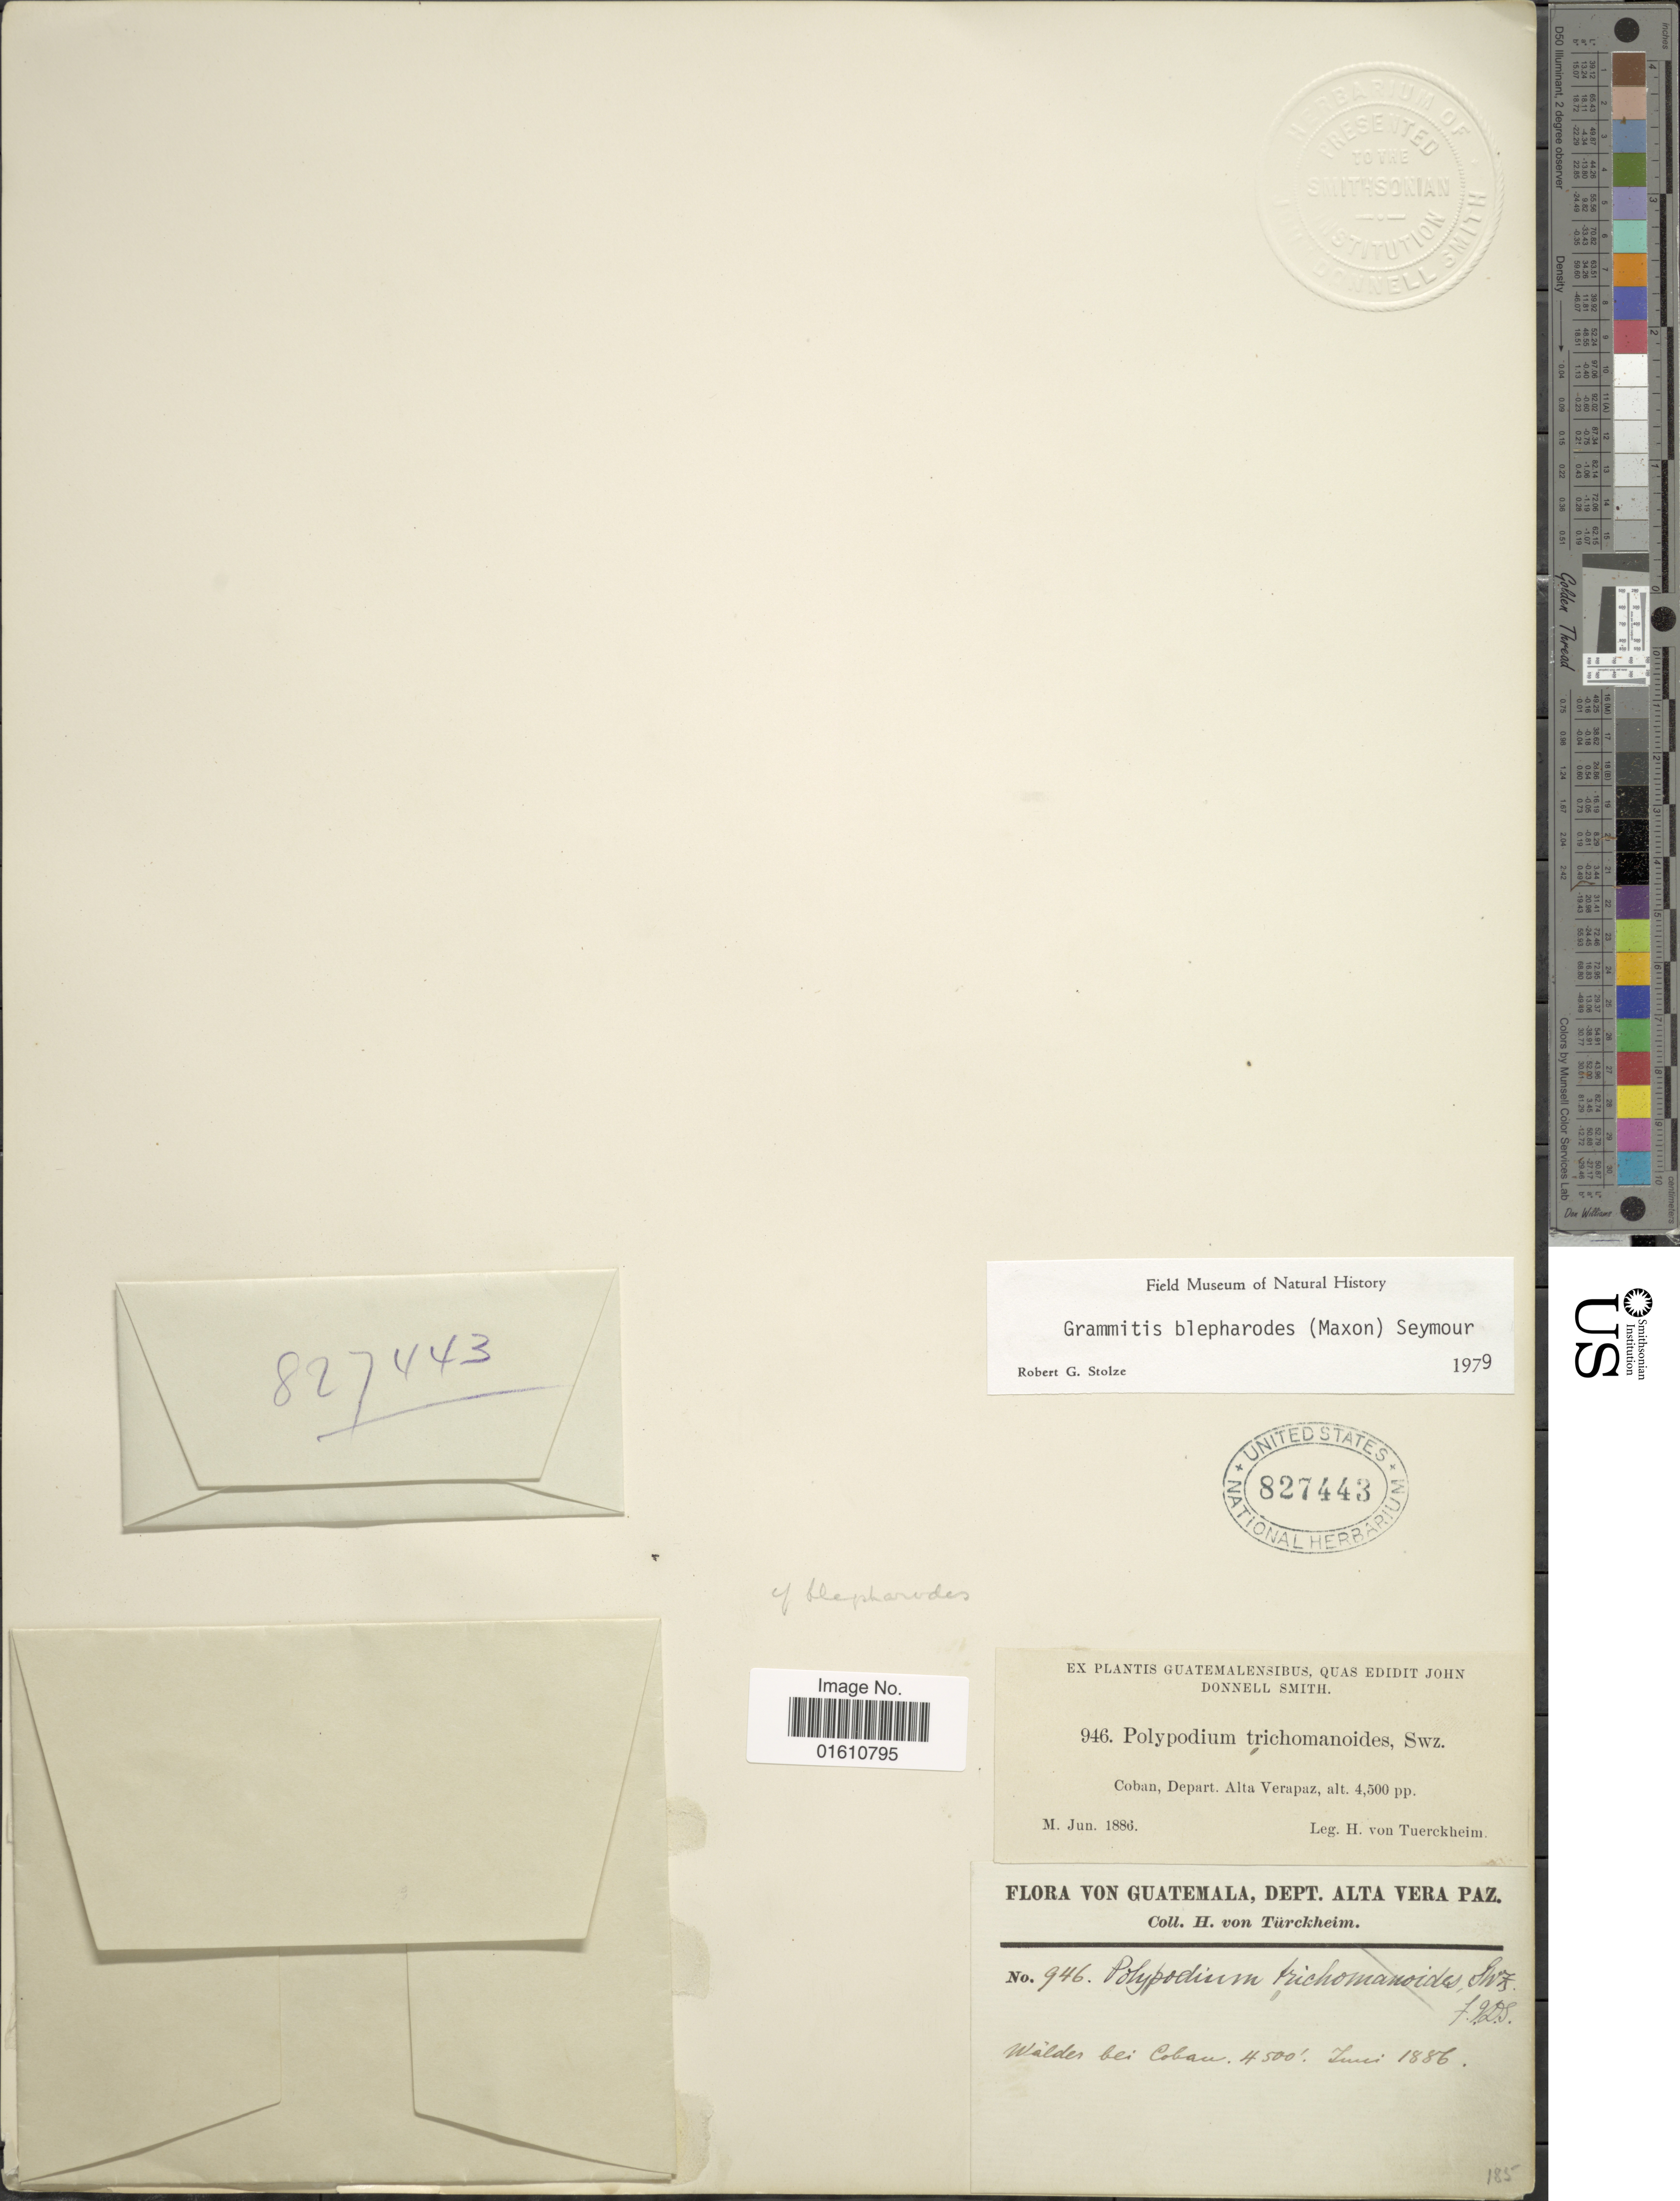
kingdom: Plantae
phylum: Tracheophyta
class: Polypodiopsida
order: Polypodiales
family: Polypodiaceae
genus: Moranopteris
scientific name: Moranopteris taenifolia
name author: (Jenman) R. Y. Hirai & J. Prado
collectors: H. von Türckheim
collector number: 946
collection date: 1886-06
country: Guatemala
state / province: Alta Verapaz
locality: Dept. Alta Vera Paz, Walder bei Coban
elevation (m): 1372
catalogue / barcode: US 827443